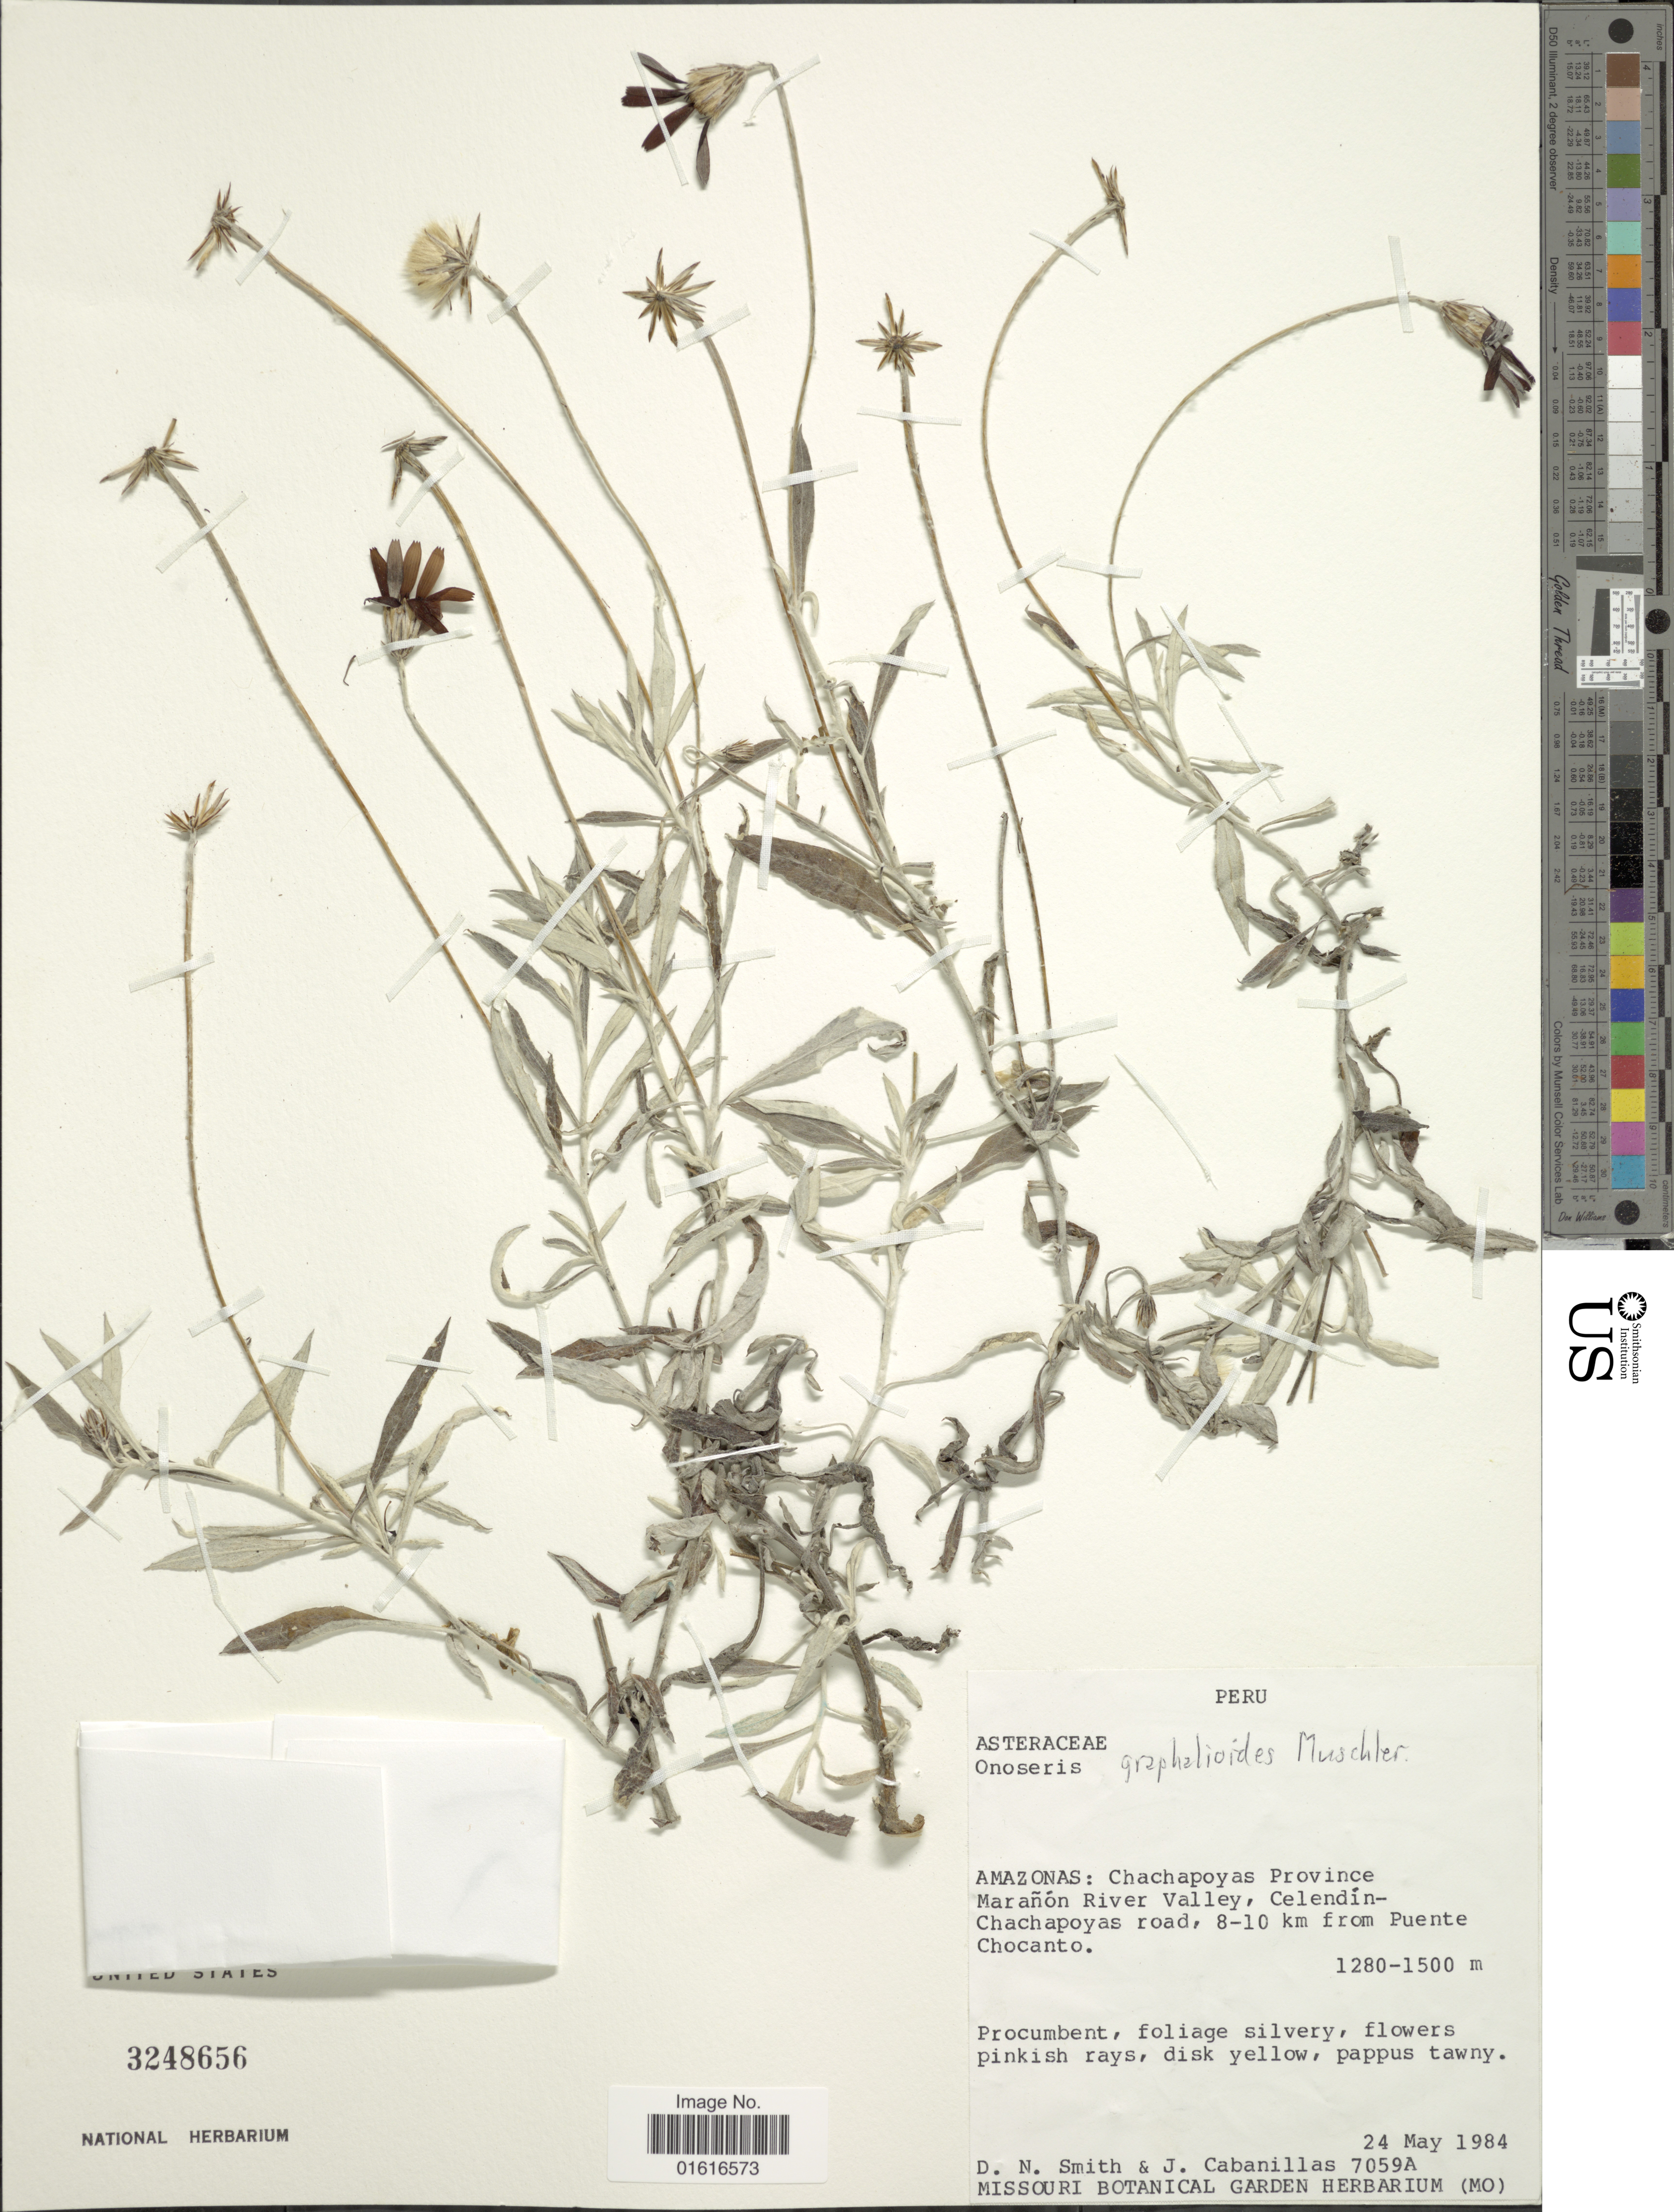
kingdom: Plantae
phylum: Tracheophyta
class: Magnoliopsida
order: Asterales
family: Asteraceae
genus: Onoseris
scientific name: Onoseris gnaphalioides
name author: Muschl.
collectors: D. Smith & J. Cabanillas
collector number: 7059A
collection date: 1984-05-24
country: Peru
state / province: Amazonas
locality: Chachapyas Province, Maranon River Valley, Celendin-Chachapoyas road, 8-10 km from Puente Chocanto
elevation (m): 1280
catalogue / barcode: US 3248656